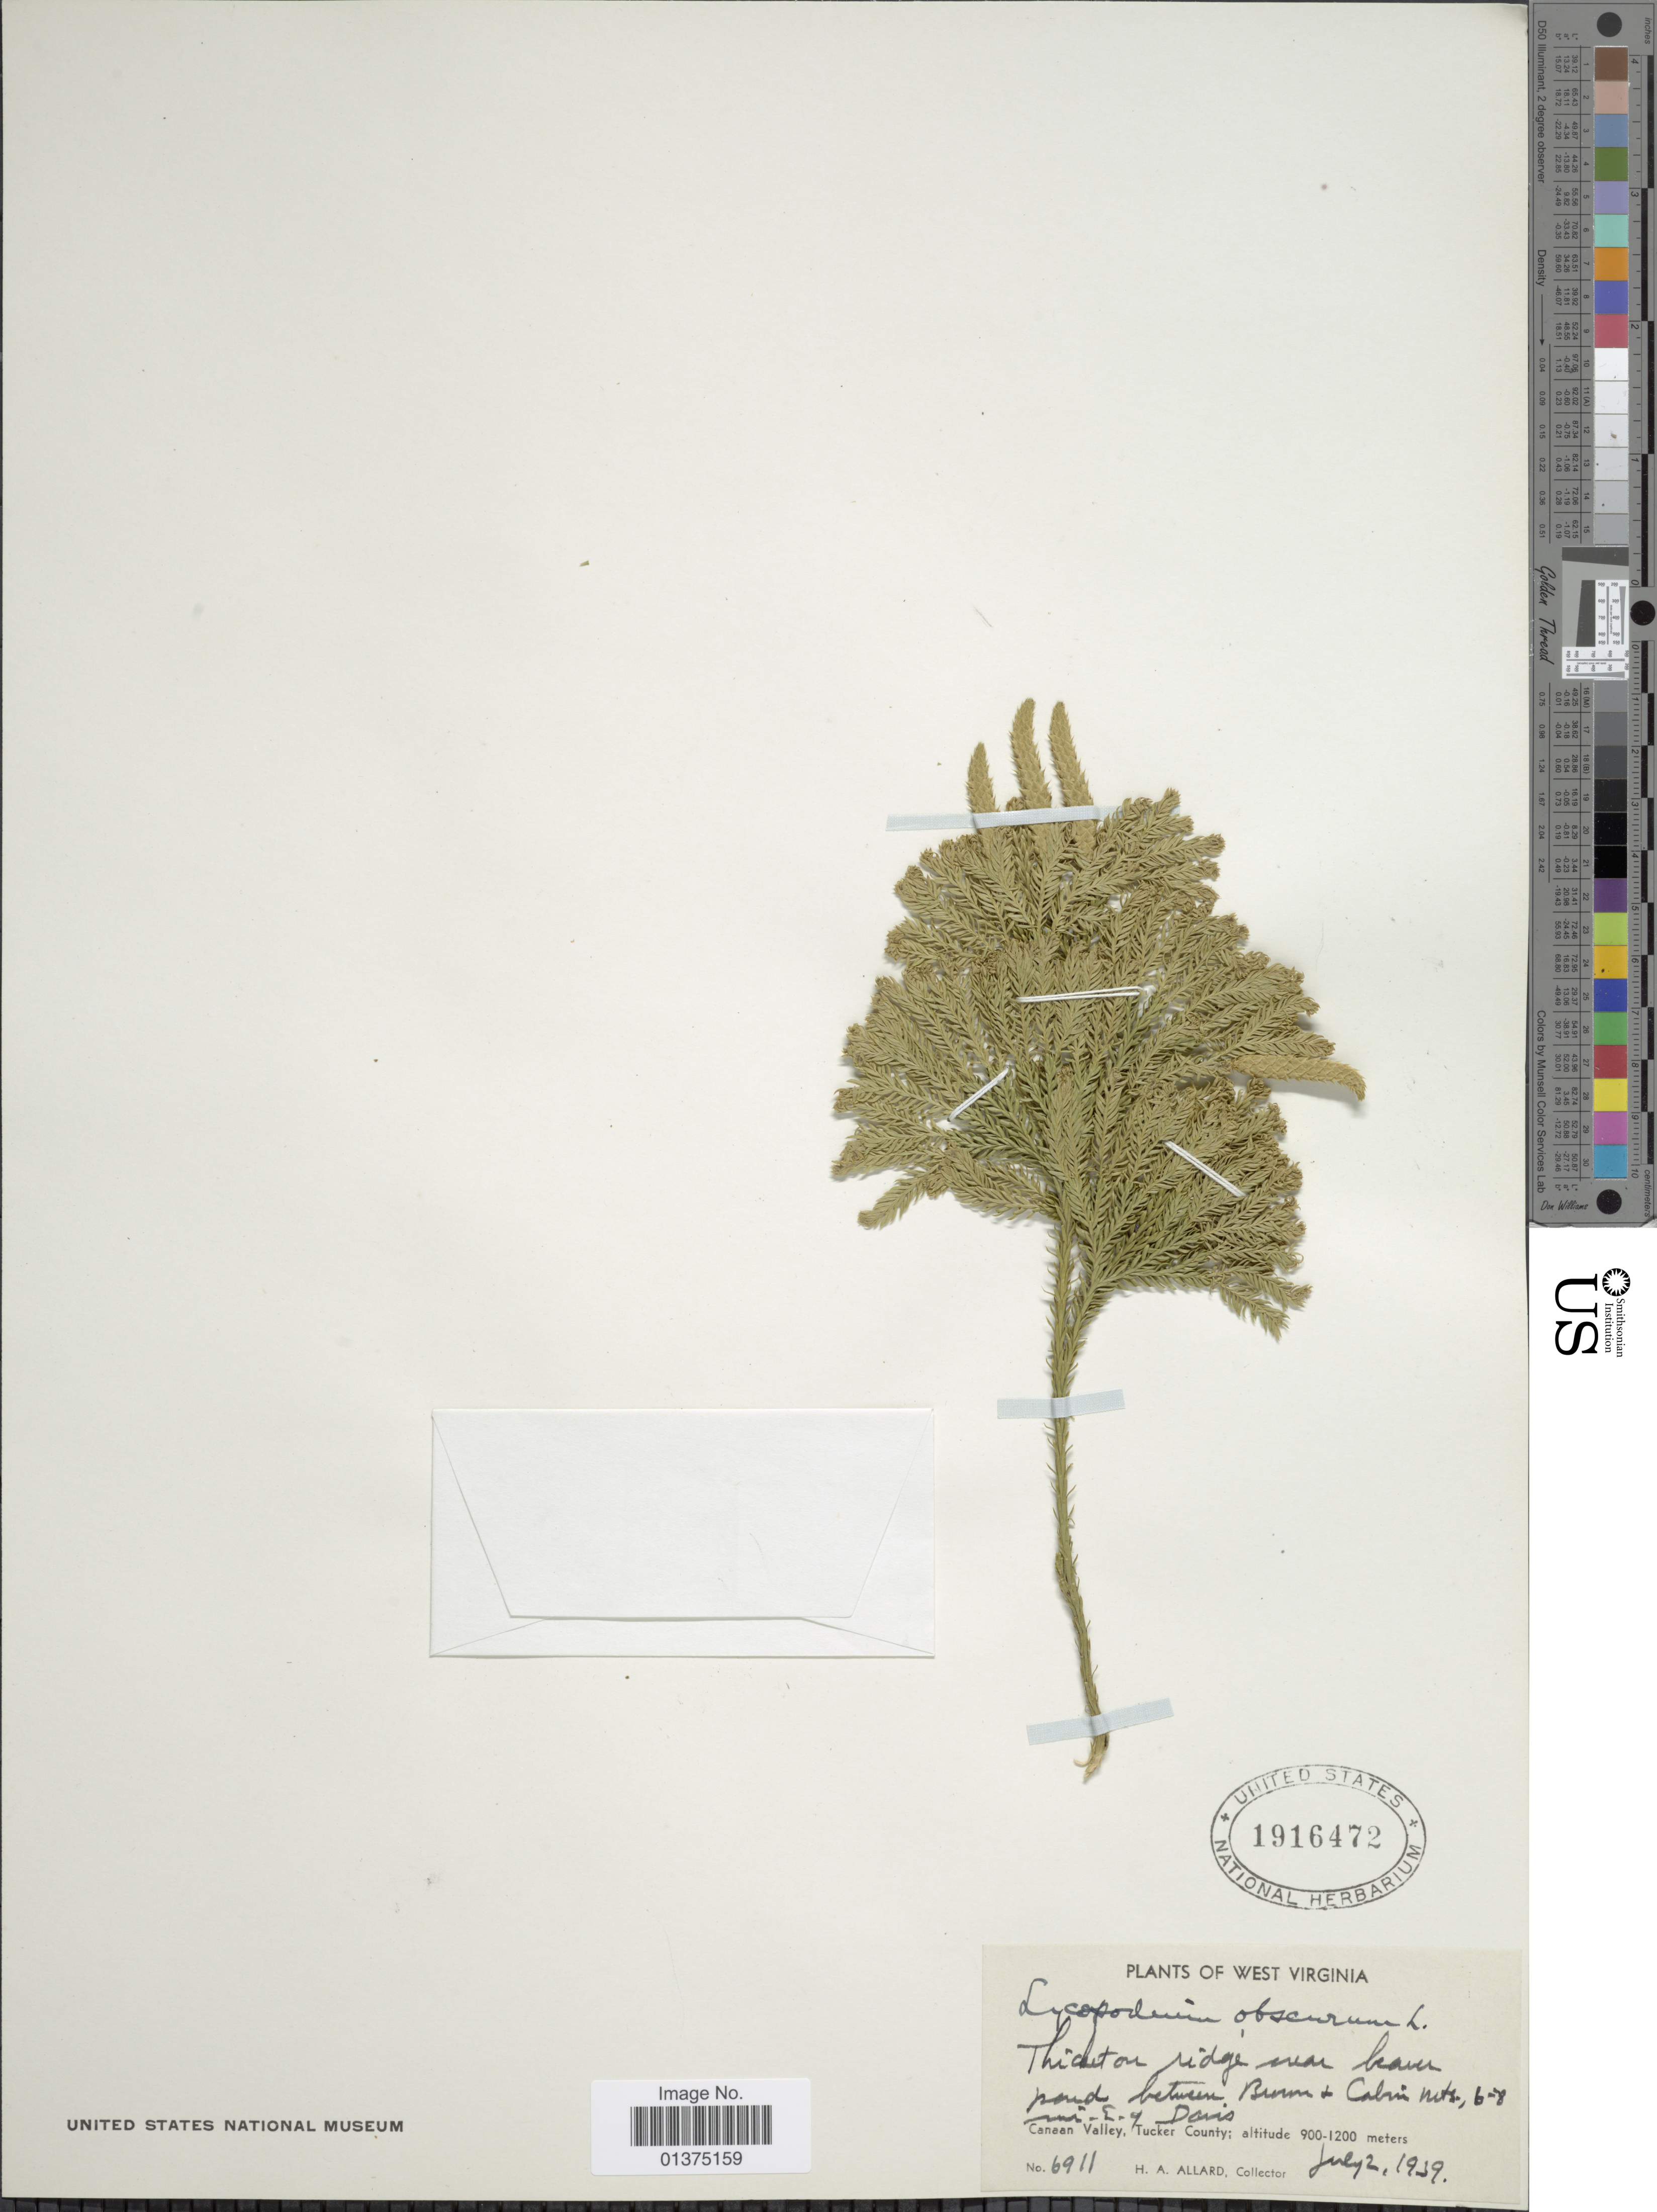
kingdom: Plantae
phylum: Tracheophyta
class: Lycopodiopsida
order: Lycopodiales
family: Lycopodiaceae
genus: Dendrolycopodium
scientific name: Dendrolycopodium dendroideum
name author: (Michx.) A. Haines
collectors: H. A. Allard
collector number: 6911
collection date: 1939-07-02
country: United States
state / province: West Virginia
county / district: Tucker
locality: Thicket on ridge near Beaver pond between Burn + Cabin Mts, 6-8 mi E of Davis, Canaan Valley, Tucker County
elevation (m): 900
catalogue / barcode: US 1916472